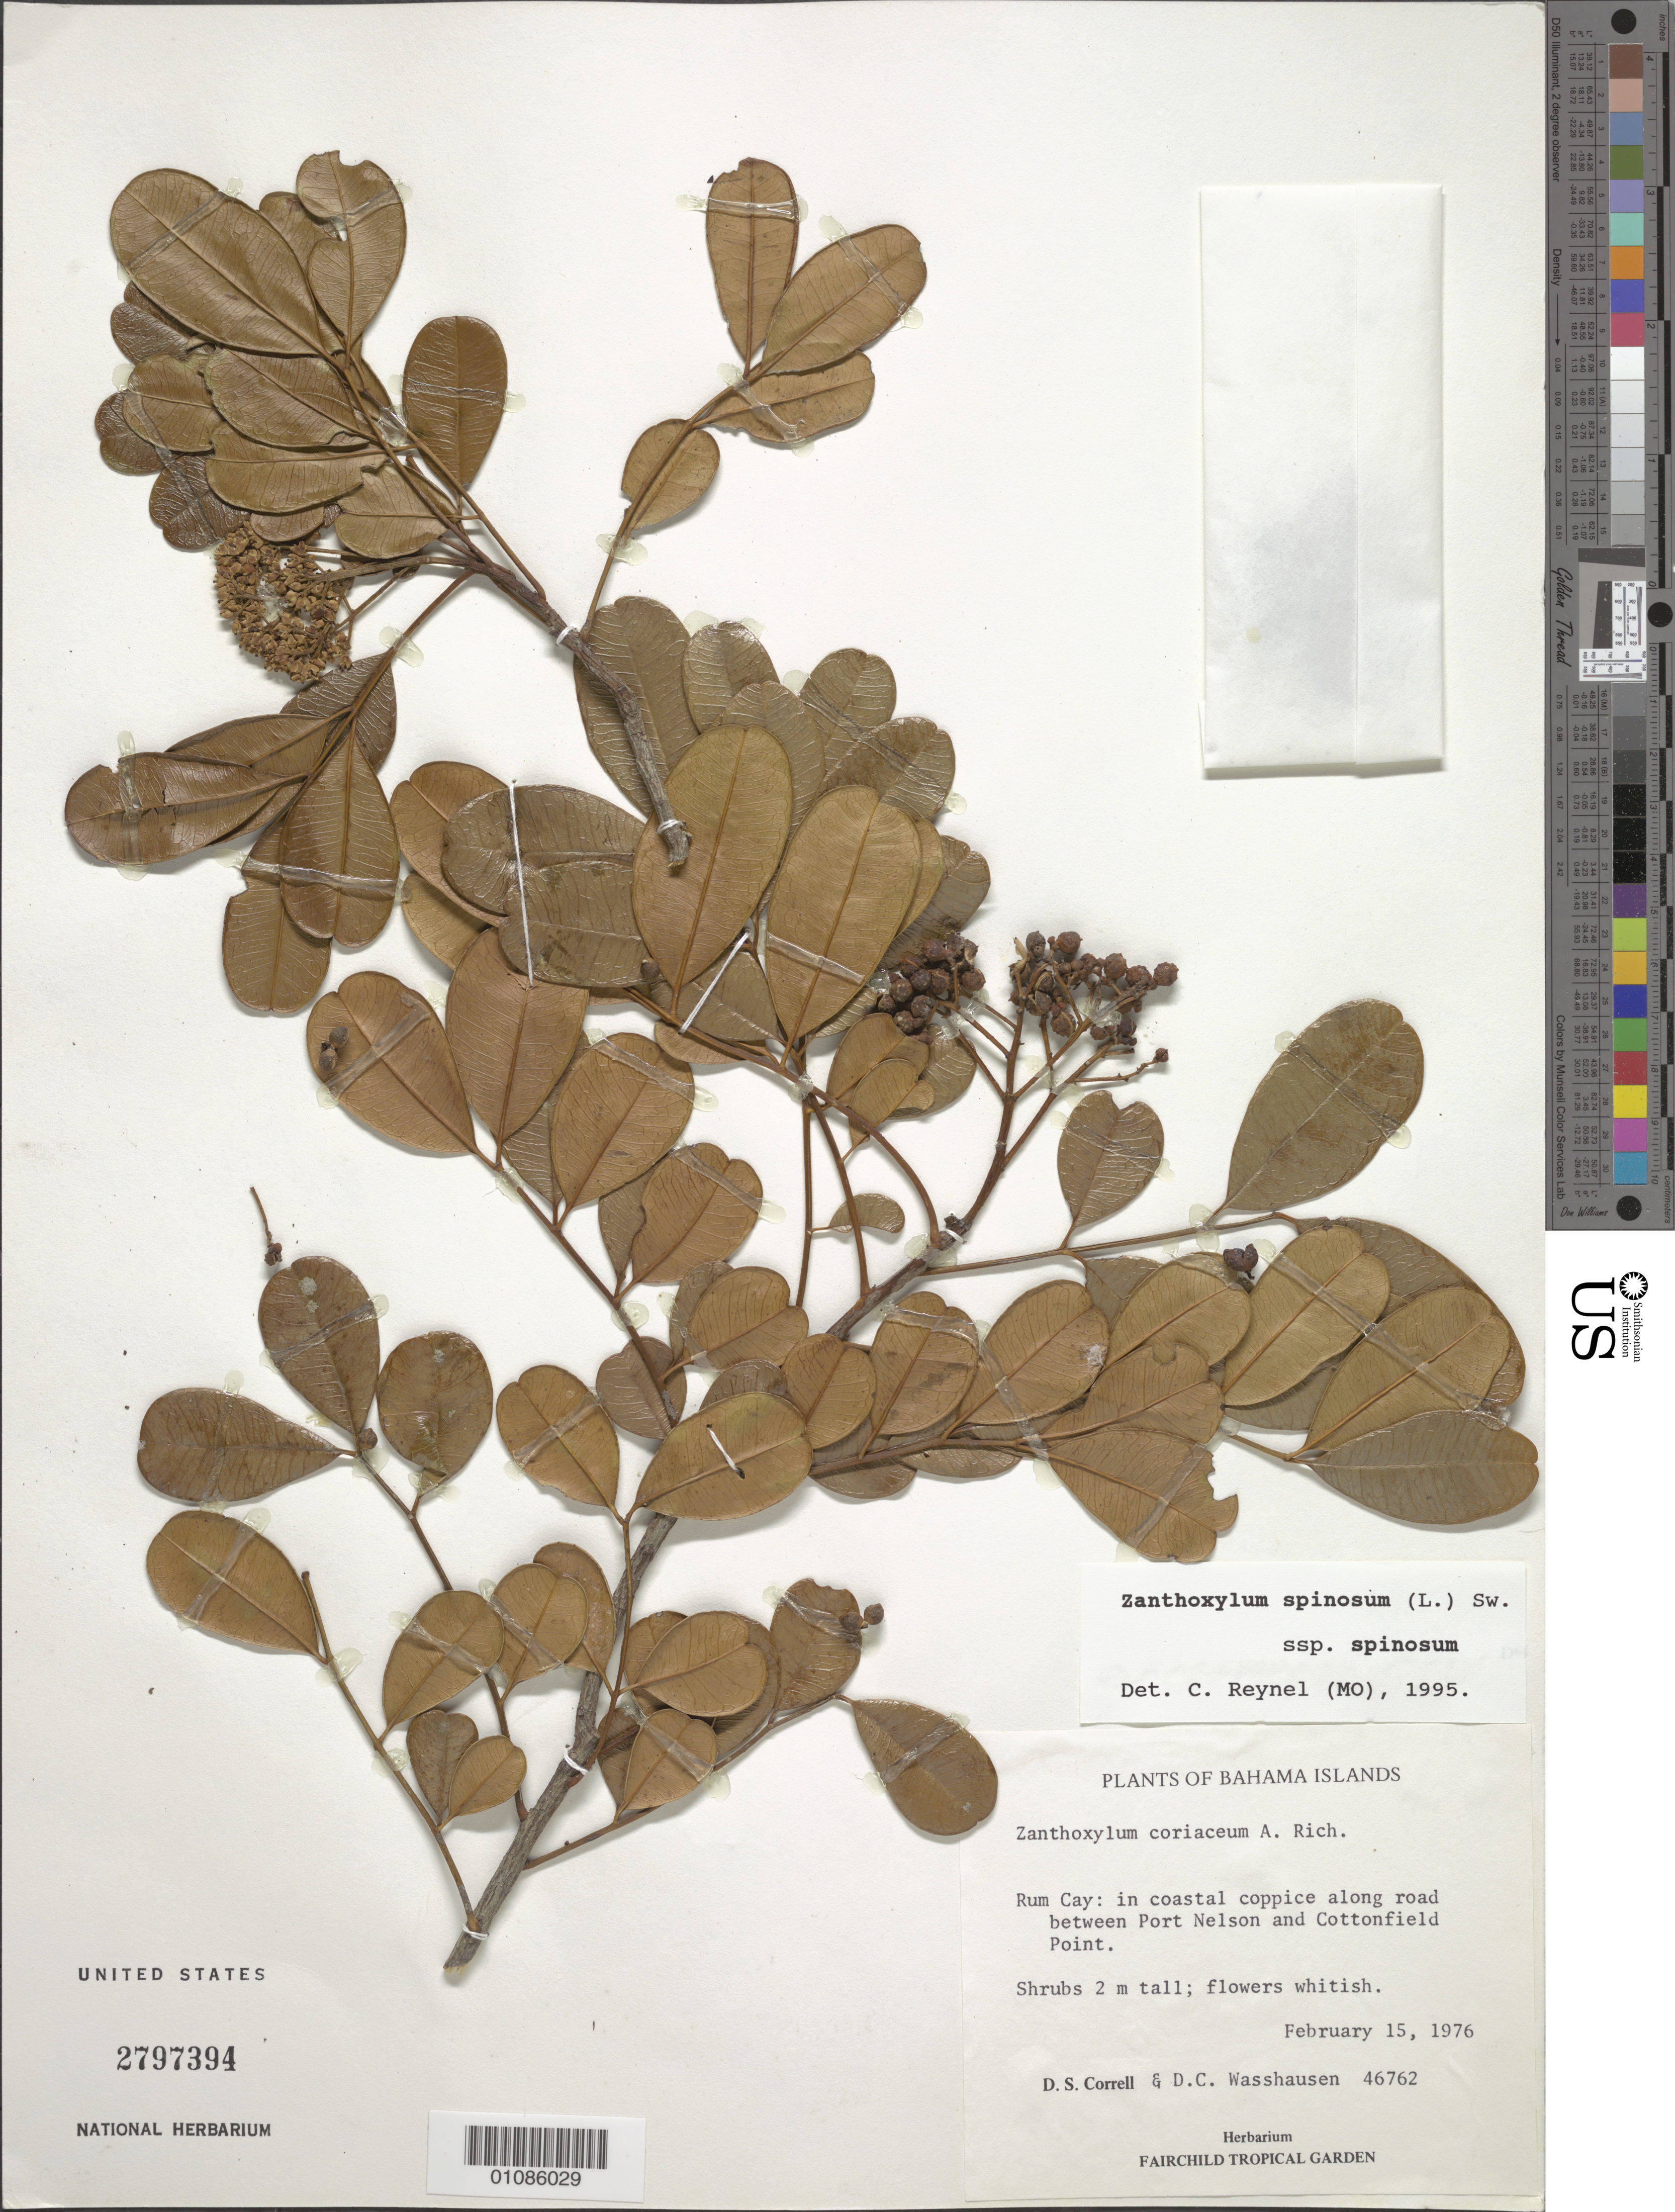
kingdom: Plantae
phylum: Tracheophyta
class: Magnoliopsida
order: Sapindales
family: Rutaceae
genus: Zanthoxylum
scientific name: Zanthoxylum coriaceum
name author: A. Rich.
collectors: D. S. Correll & D. C. Wasshausen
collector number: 46762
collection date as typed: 15 Feb 1976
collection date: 1976-02-15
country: Bahamas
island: Rum Cay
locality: Rum Cay: in coastal coppice along road between Port Nelson and Cottonfield Point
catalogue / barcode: US 2797394